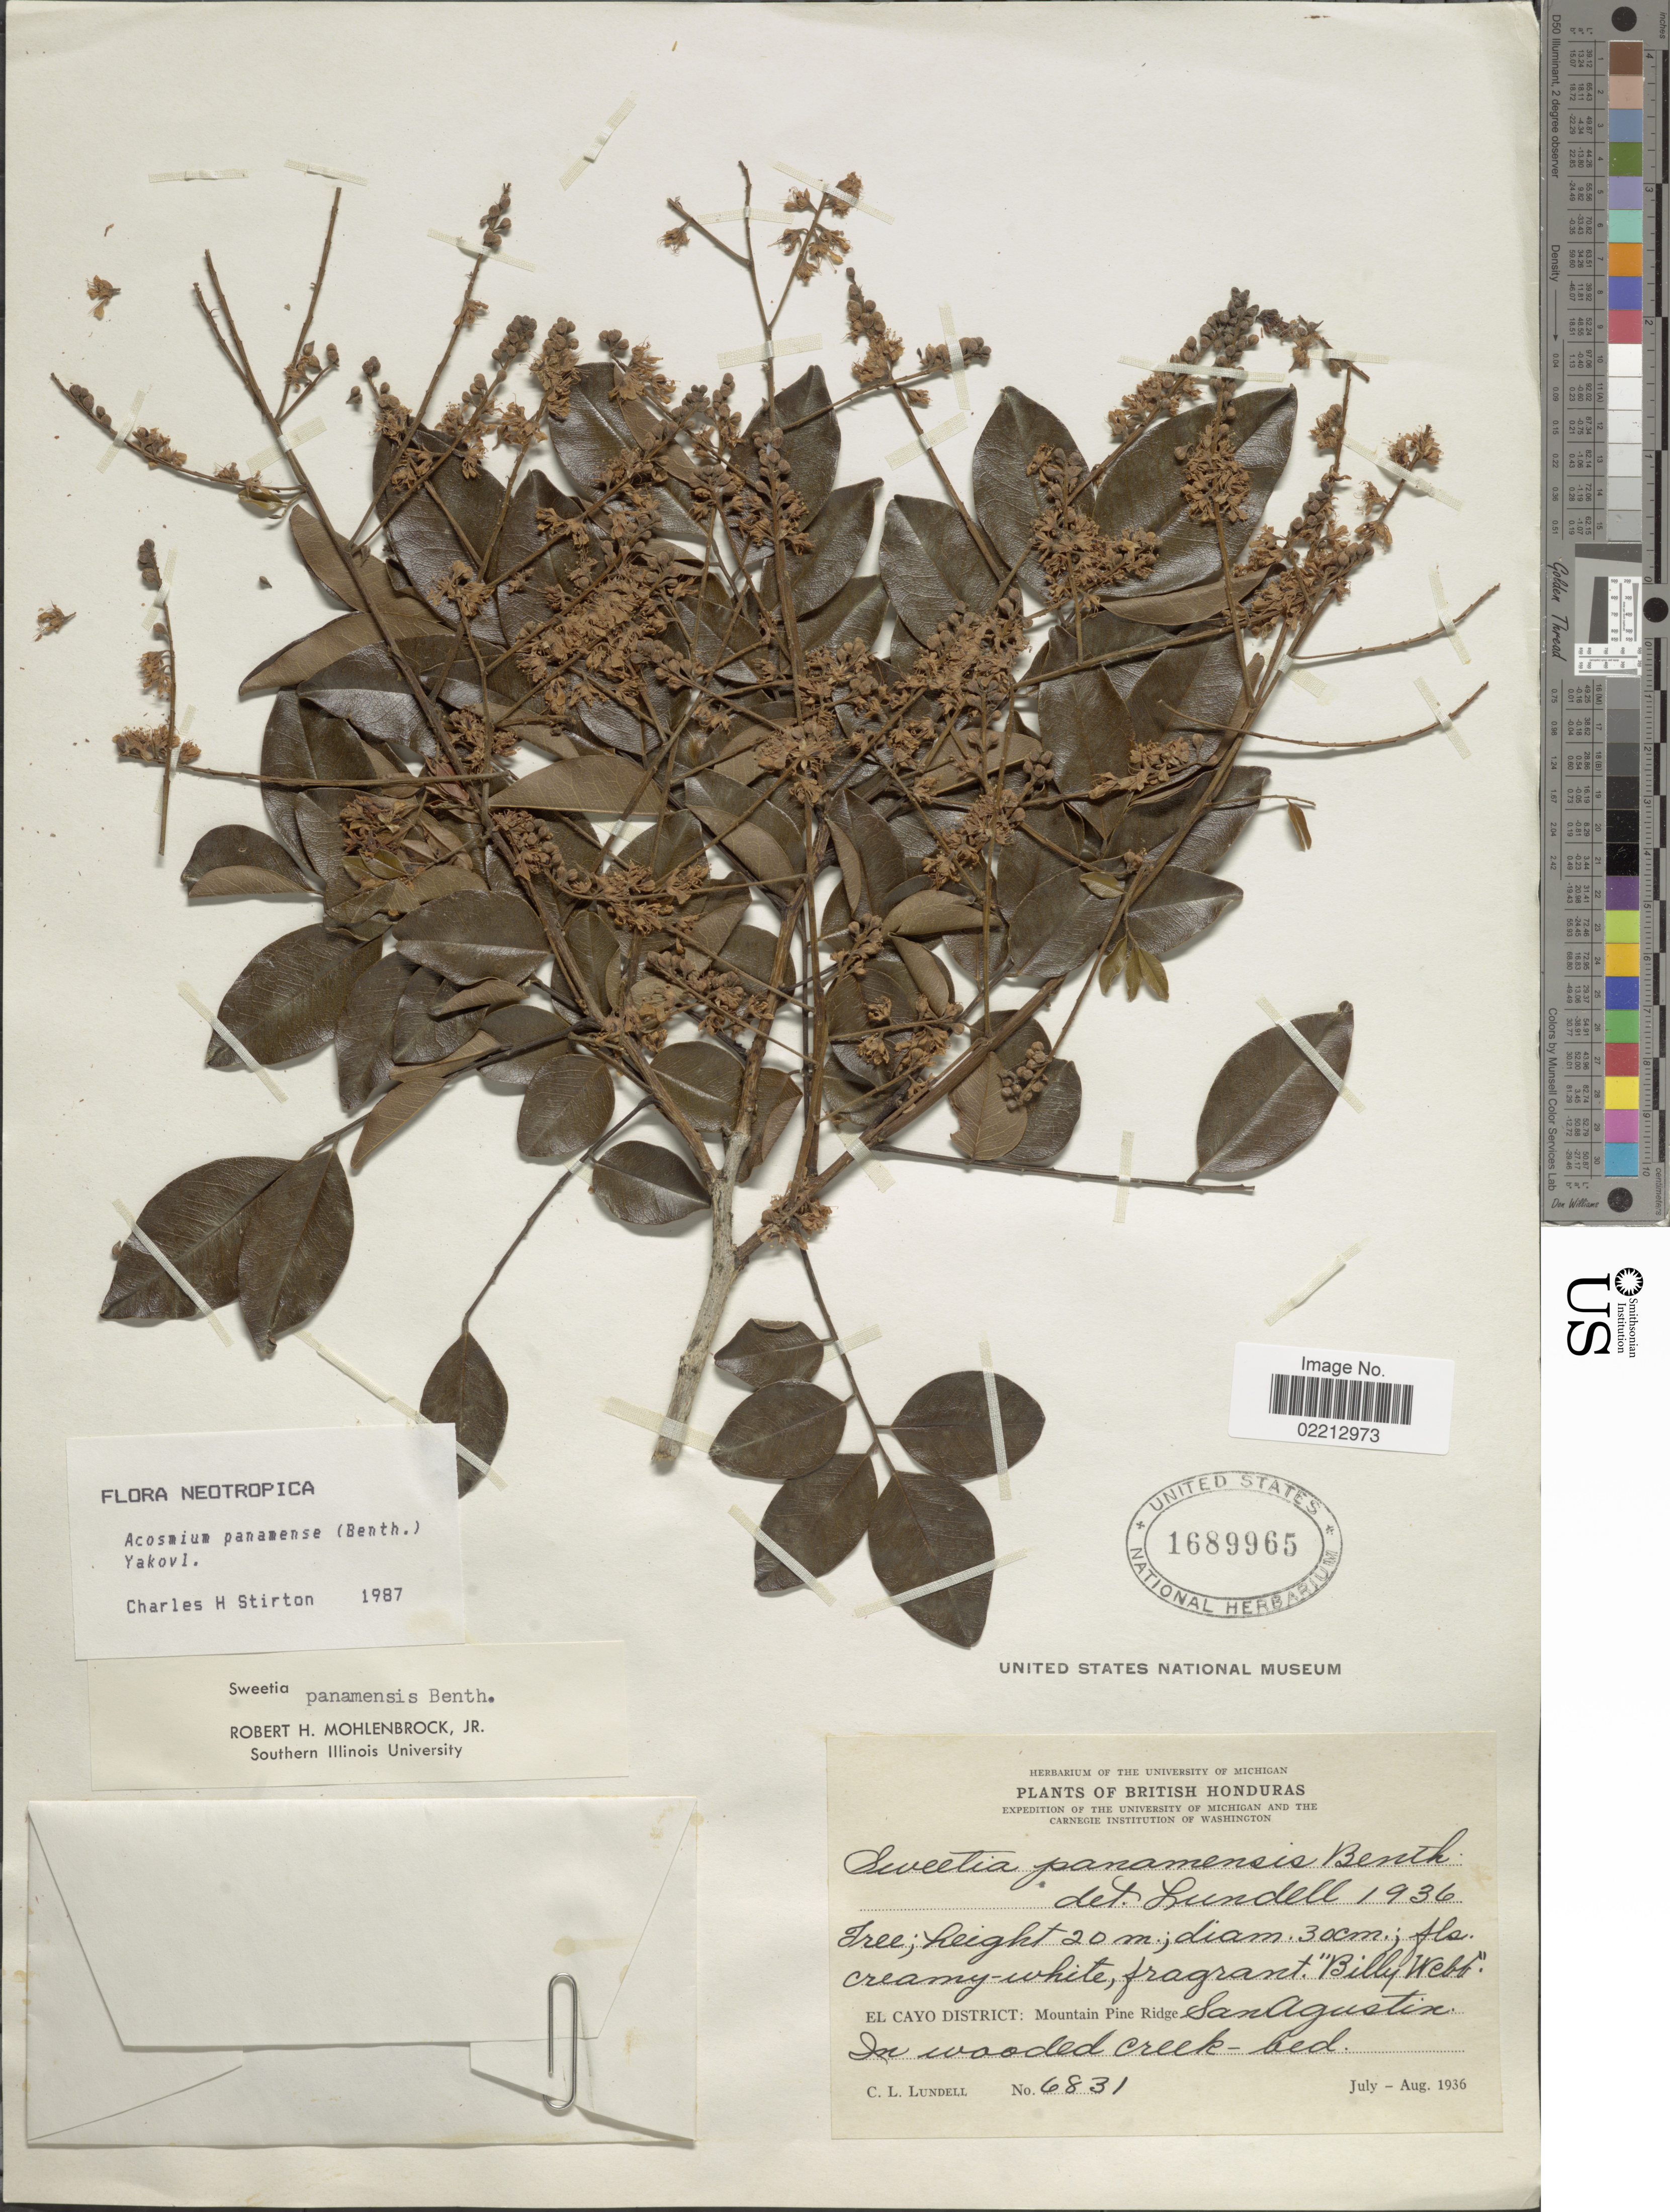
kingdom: Plantae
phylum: Tracheophyta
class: Magnoliopsida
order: Fabales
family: Fabaceae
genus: Acosmium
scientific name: Acosmium panamense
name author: (Benth.) Yakovlev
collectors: C. L. Lundell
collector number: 6831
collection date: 1936-07/1936-08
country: Belize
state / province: Cayo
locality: Mountain Pine Ridge, San Agustin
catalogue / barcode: US 1689965